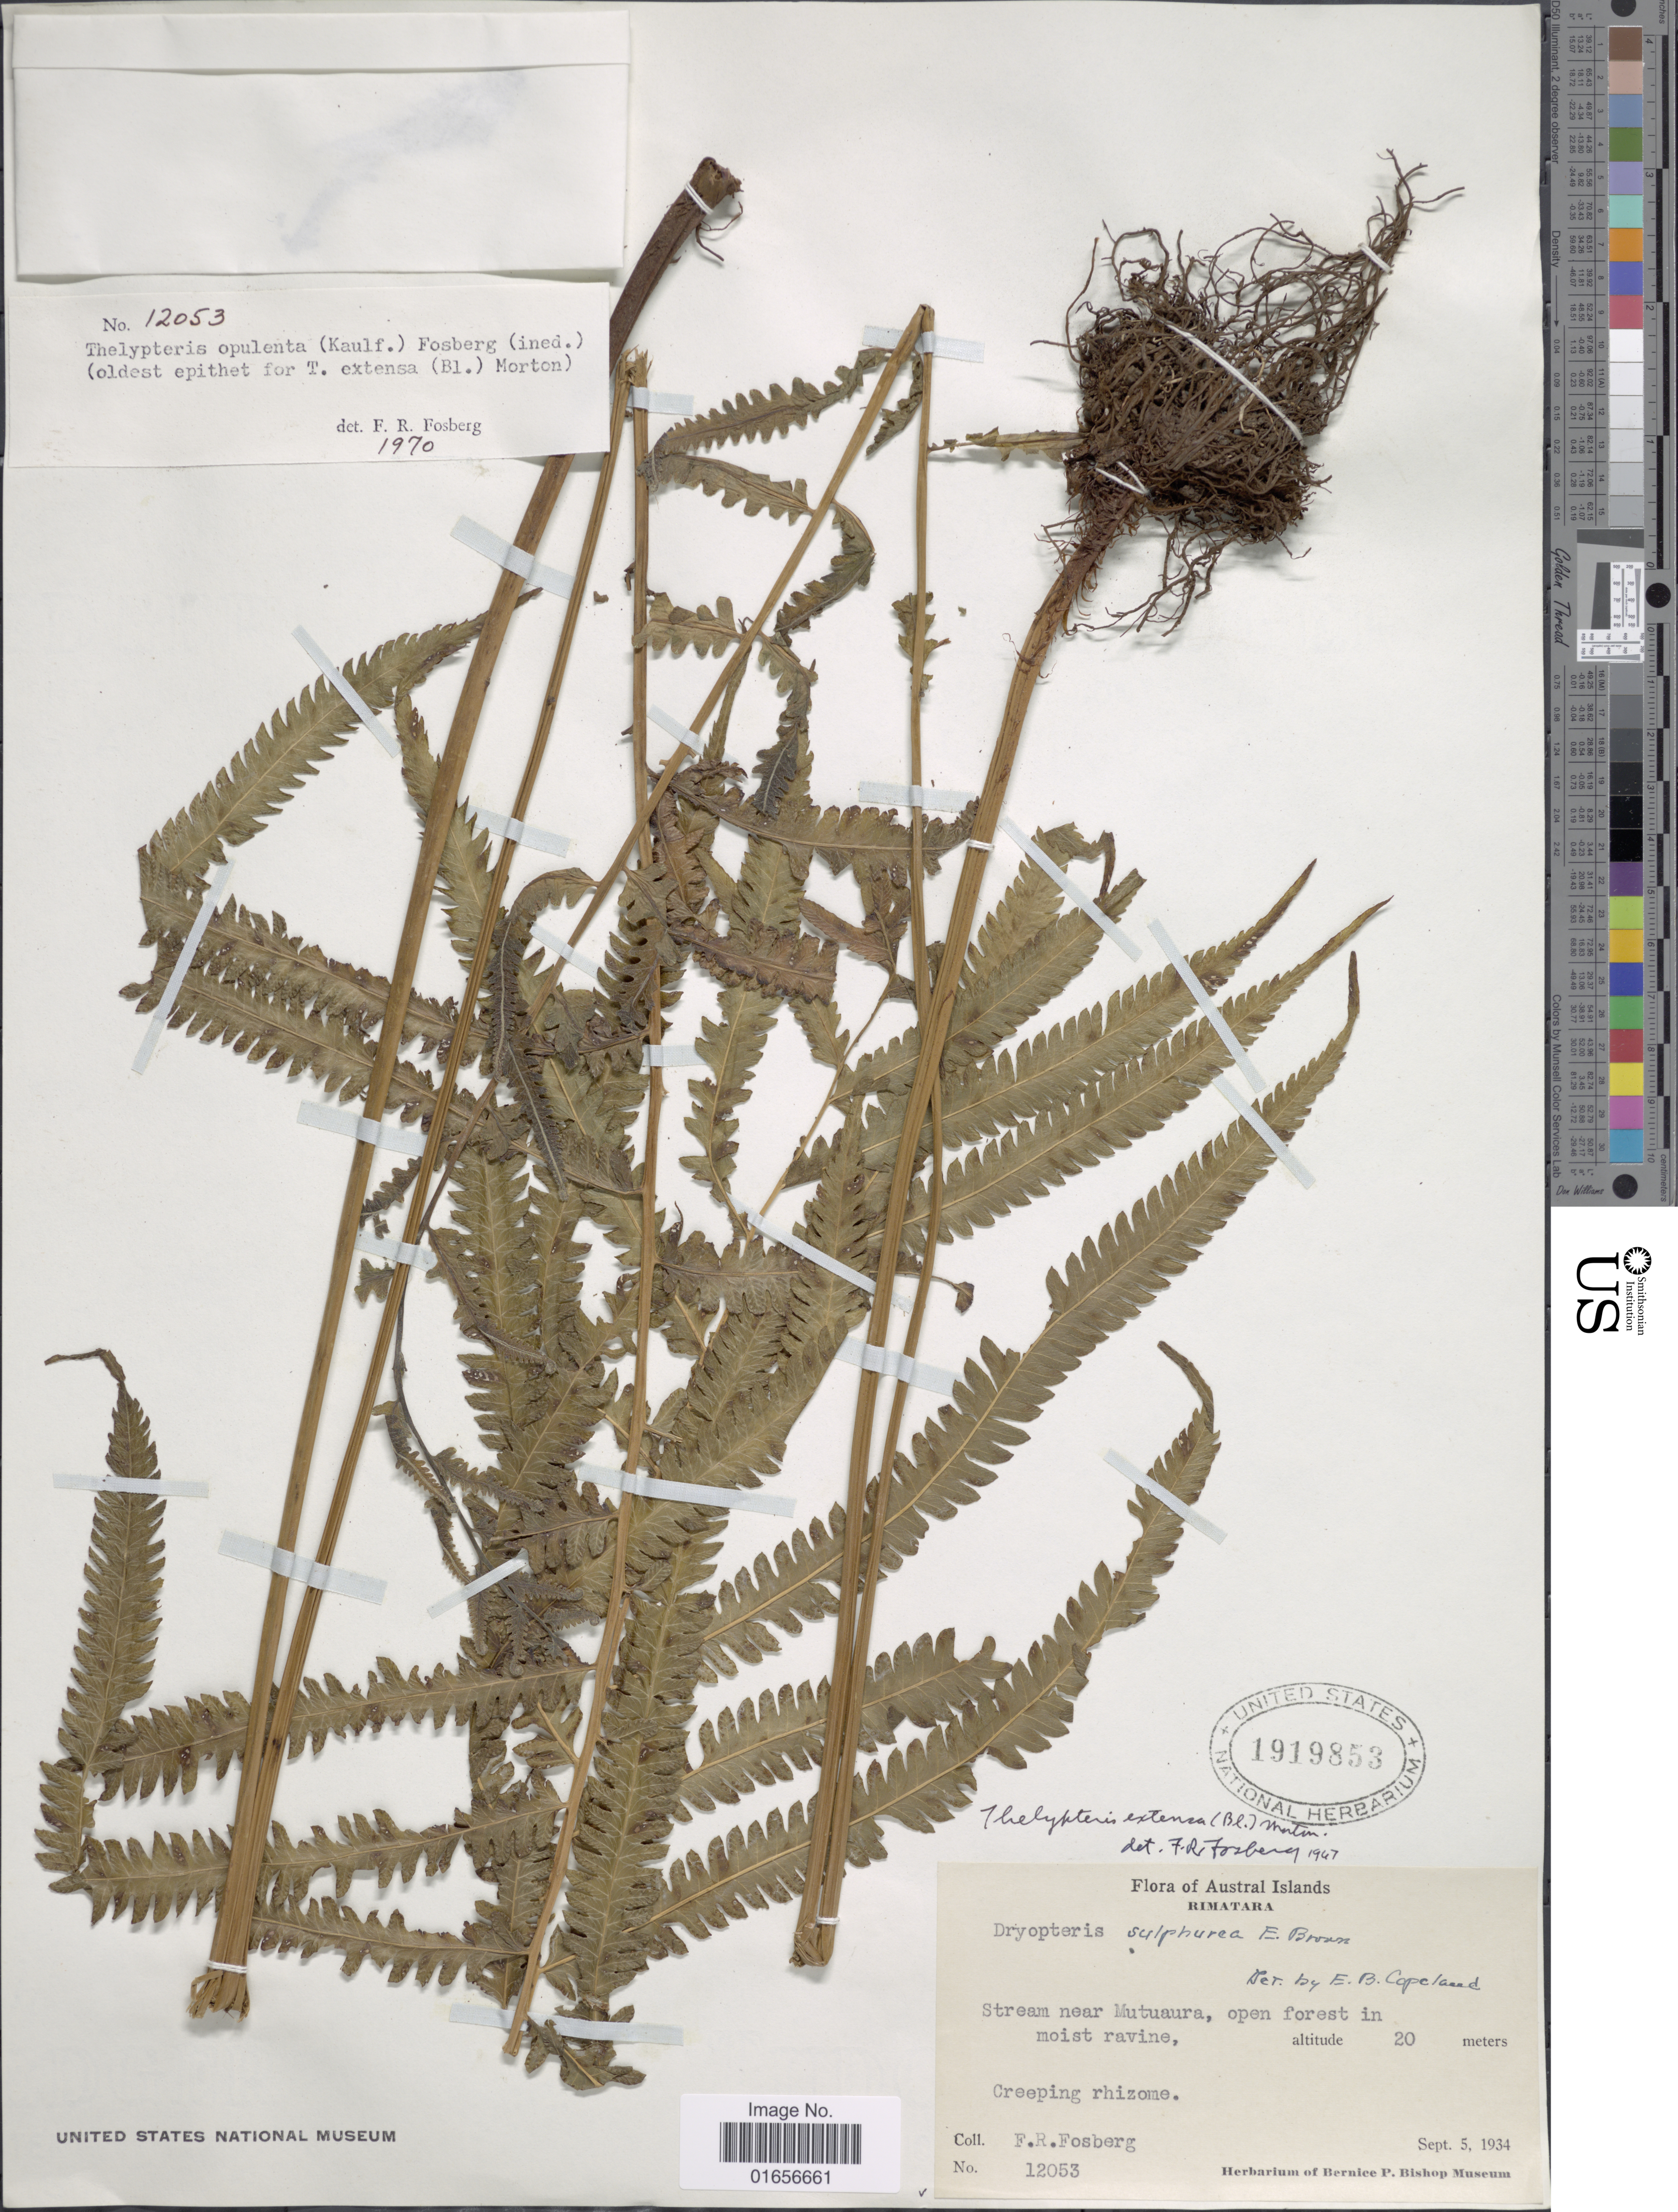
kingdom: Plantae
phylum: Tracheophyta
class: Polypodiopsida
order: Polypodiales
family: Thelypteridaceae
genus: Amphineuron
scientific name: Amphineuron opulentum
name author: (Kaulf.) Holttum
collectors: F. R. Fosberg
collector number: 12053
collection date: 1934-09-05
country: French Polynesia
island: Rimatara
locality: Austral Islands, Rimatara, Stream near Mutuaura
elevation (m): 20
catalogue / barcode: US 1919853